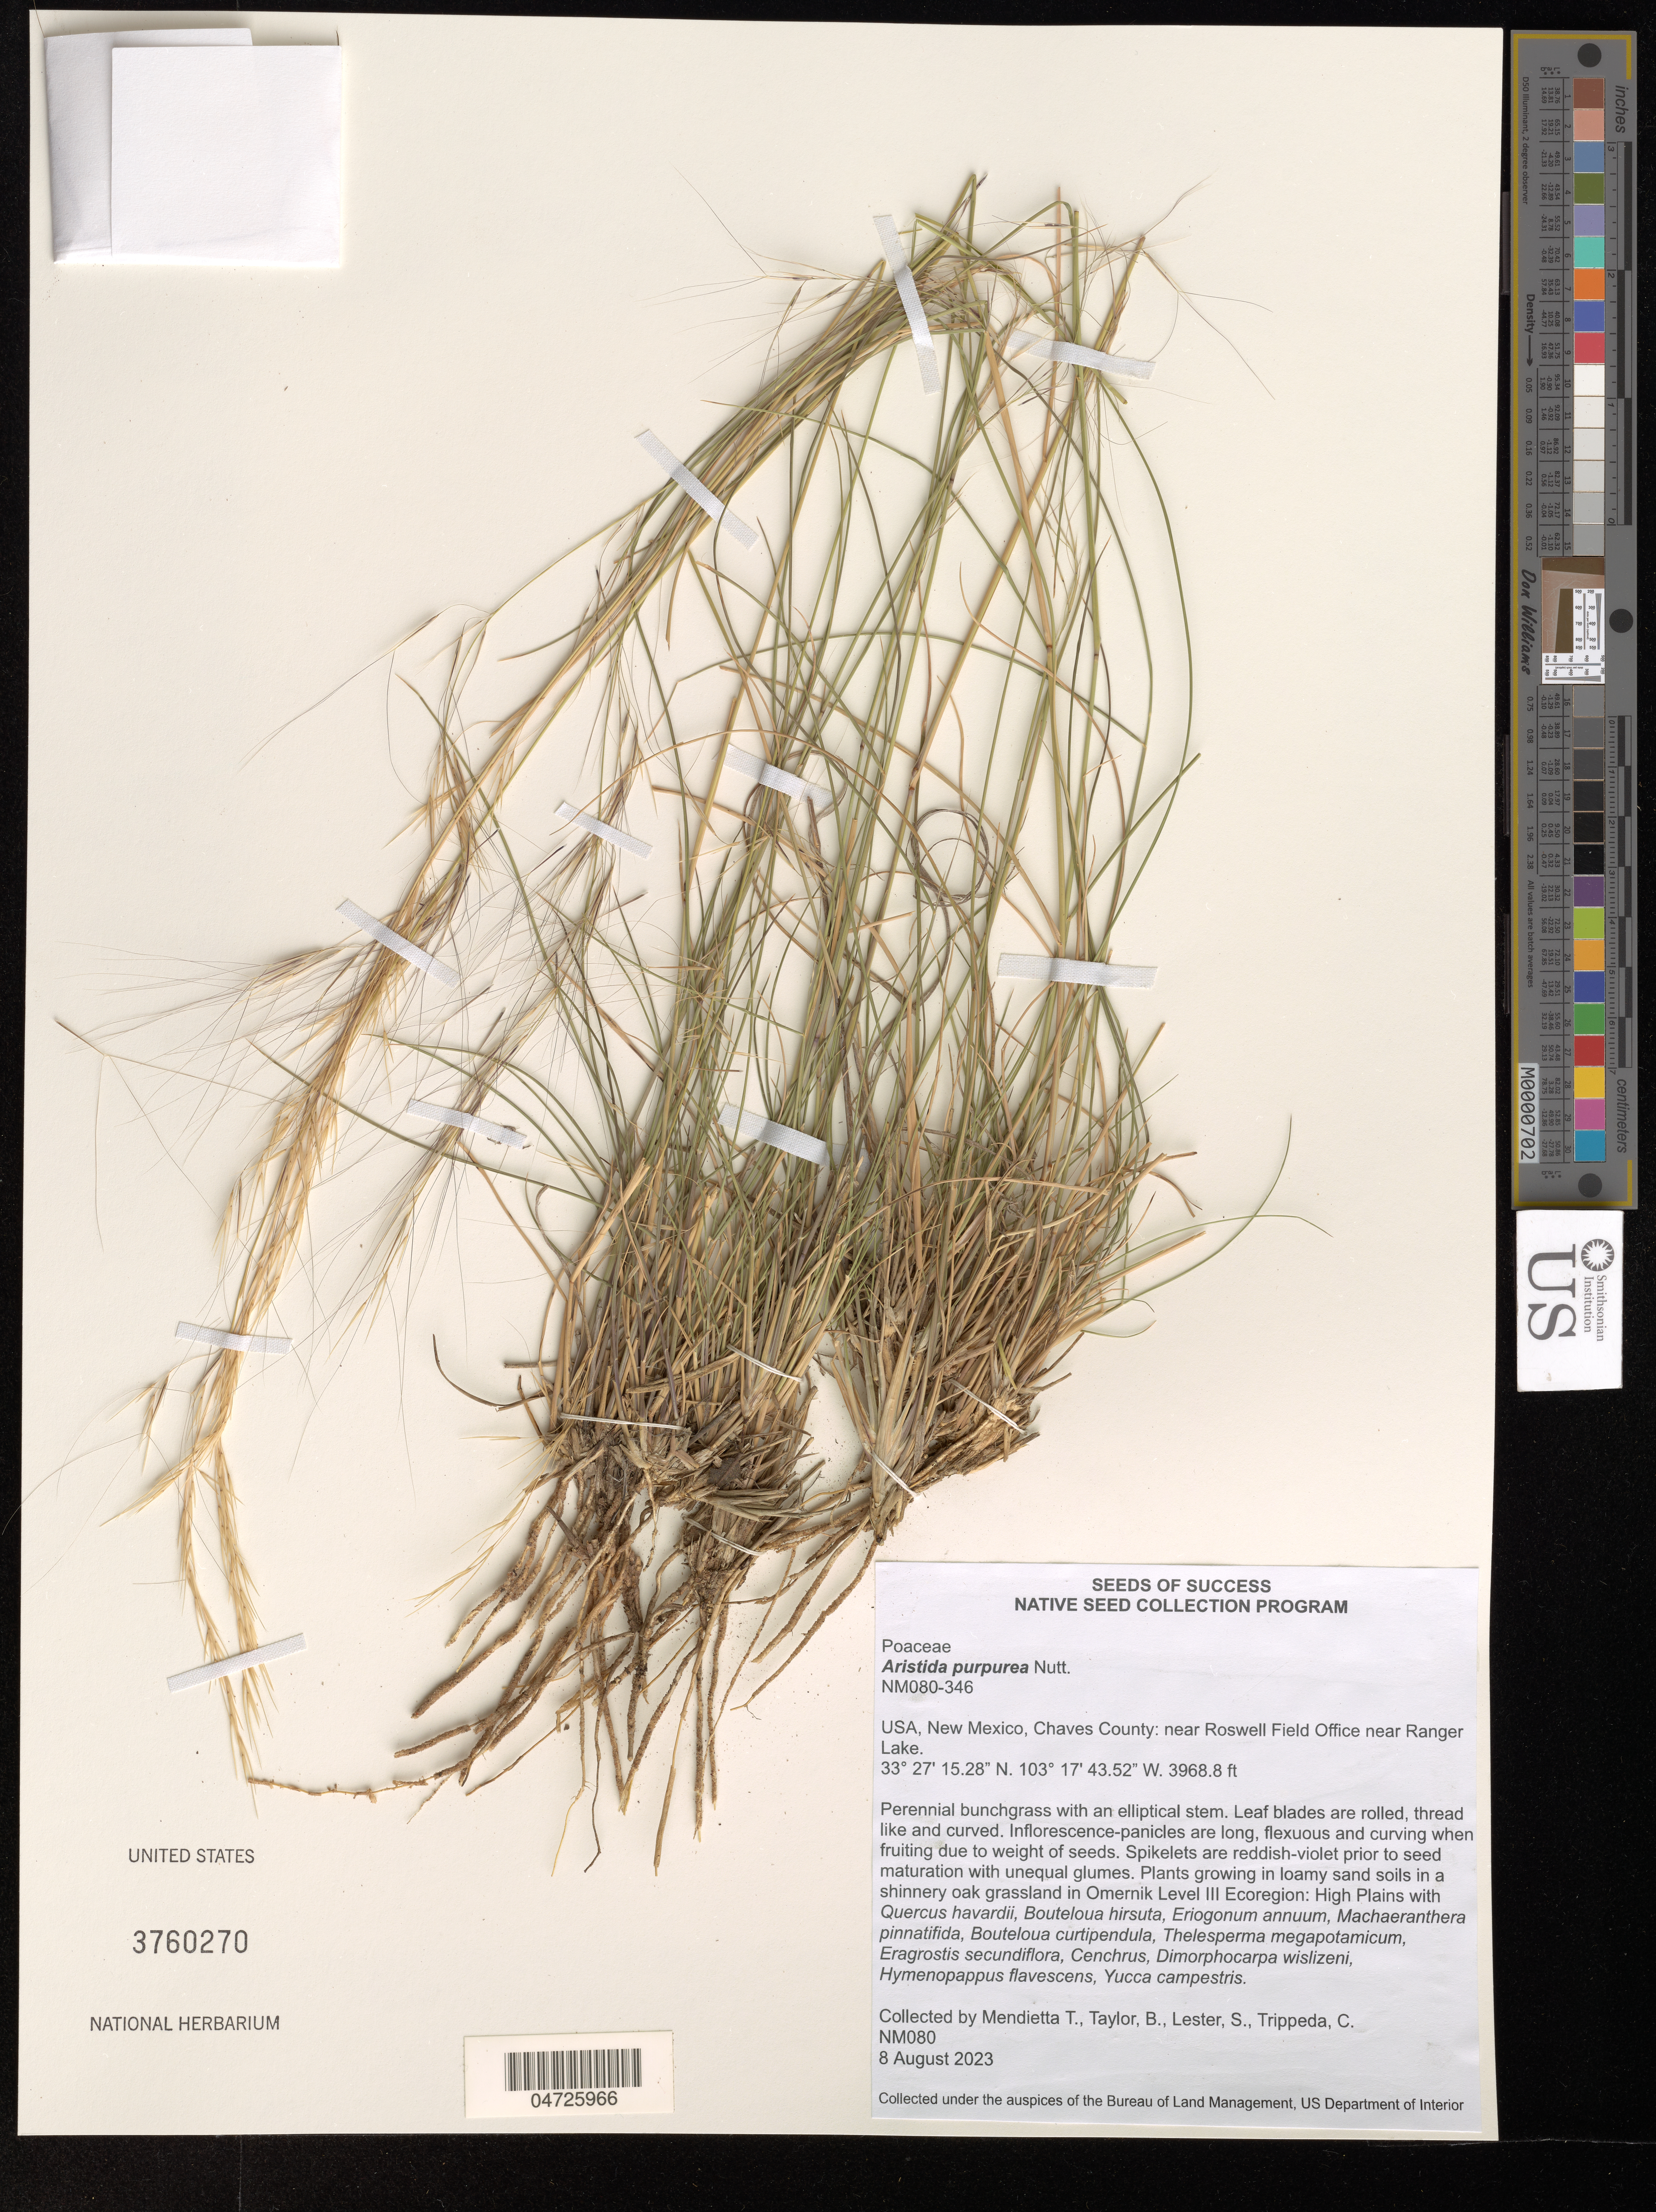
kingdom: Plantae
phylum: Tracheophyta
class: Liliopsida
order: Poales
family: Poaceae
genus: Aristida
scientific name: Aristida purpurea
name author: Nutt.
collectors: T. Mendietta & B. Taylor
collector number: NM080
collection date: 2023-08-08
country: United States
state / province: New Mexico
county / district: Chaves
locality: Chaves County: near Roswell Field Office near Ranger Lake.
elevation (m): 1209.7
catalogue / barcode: US 3760270